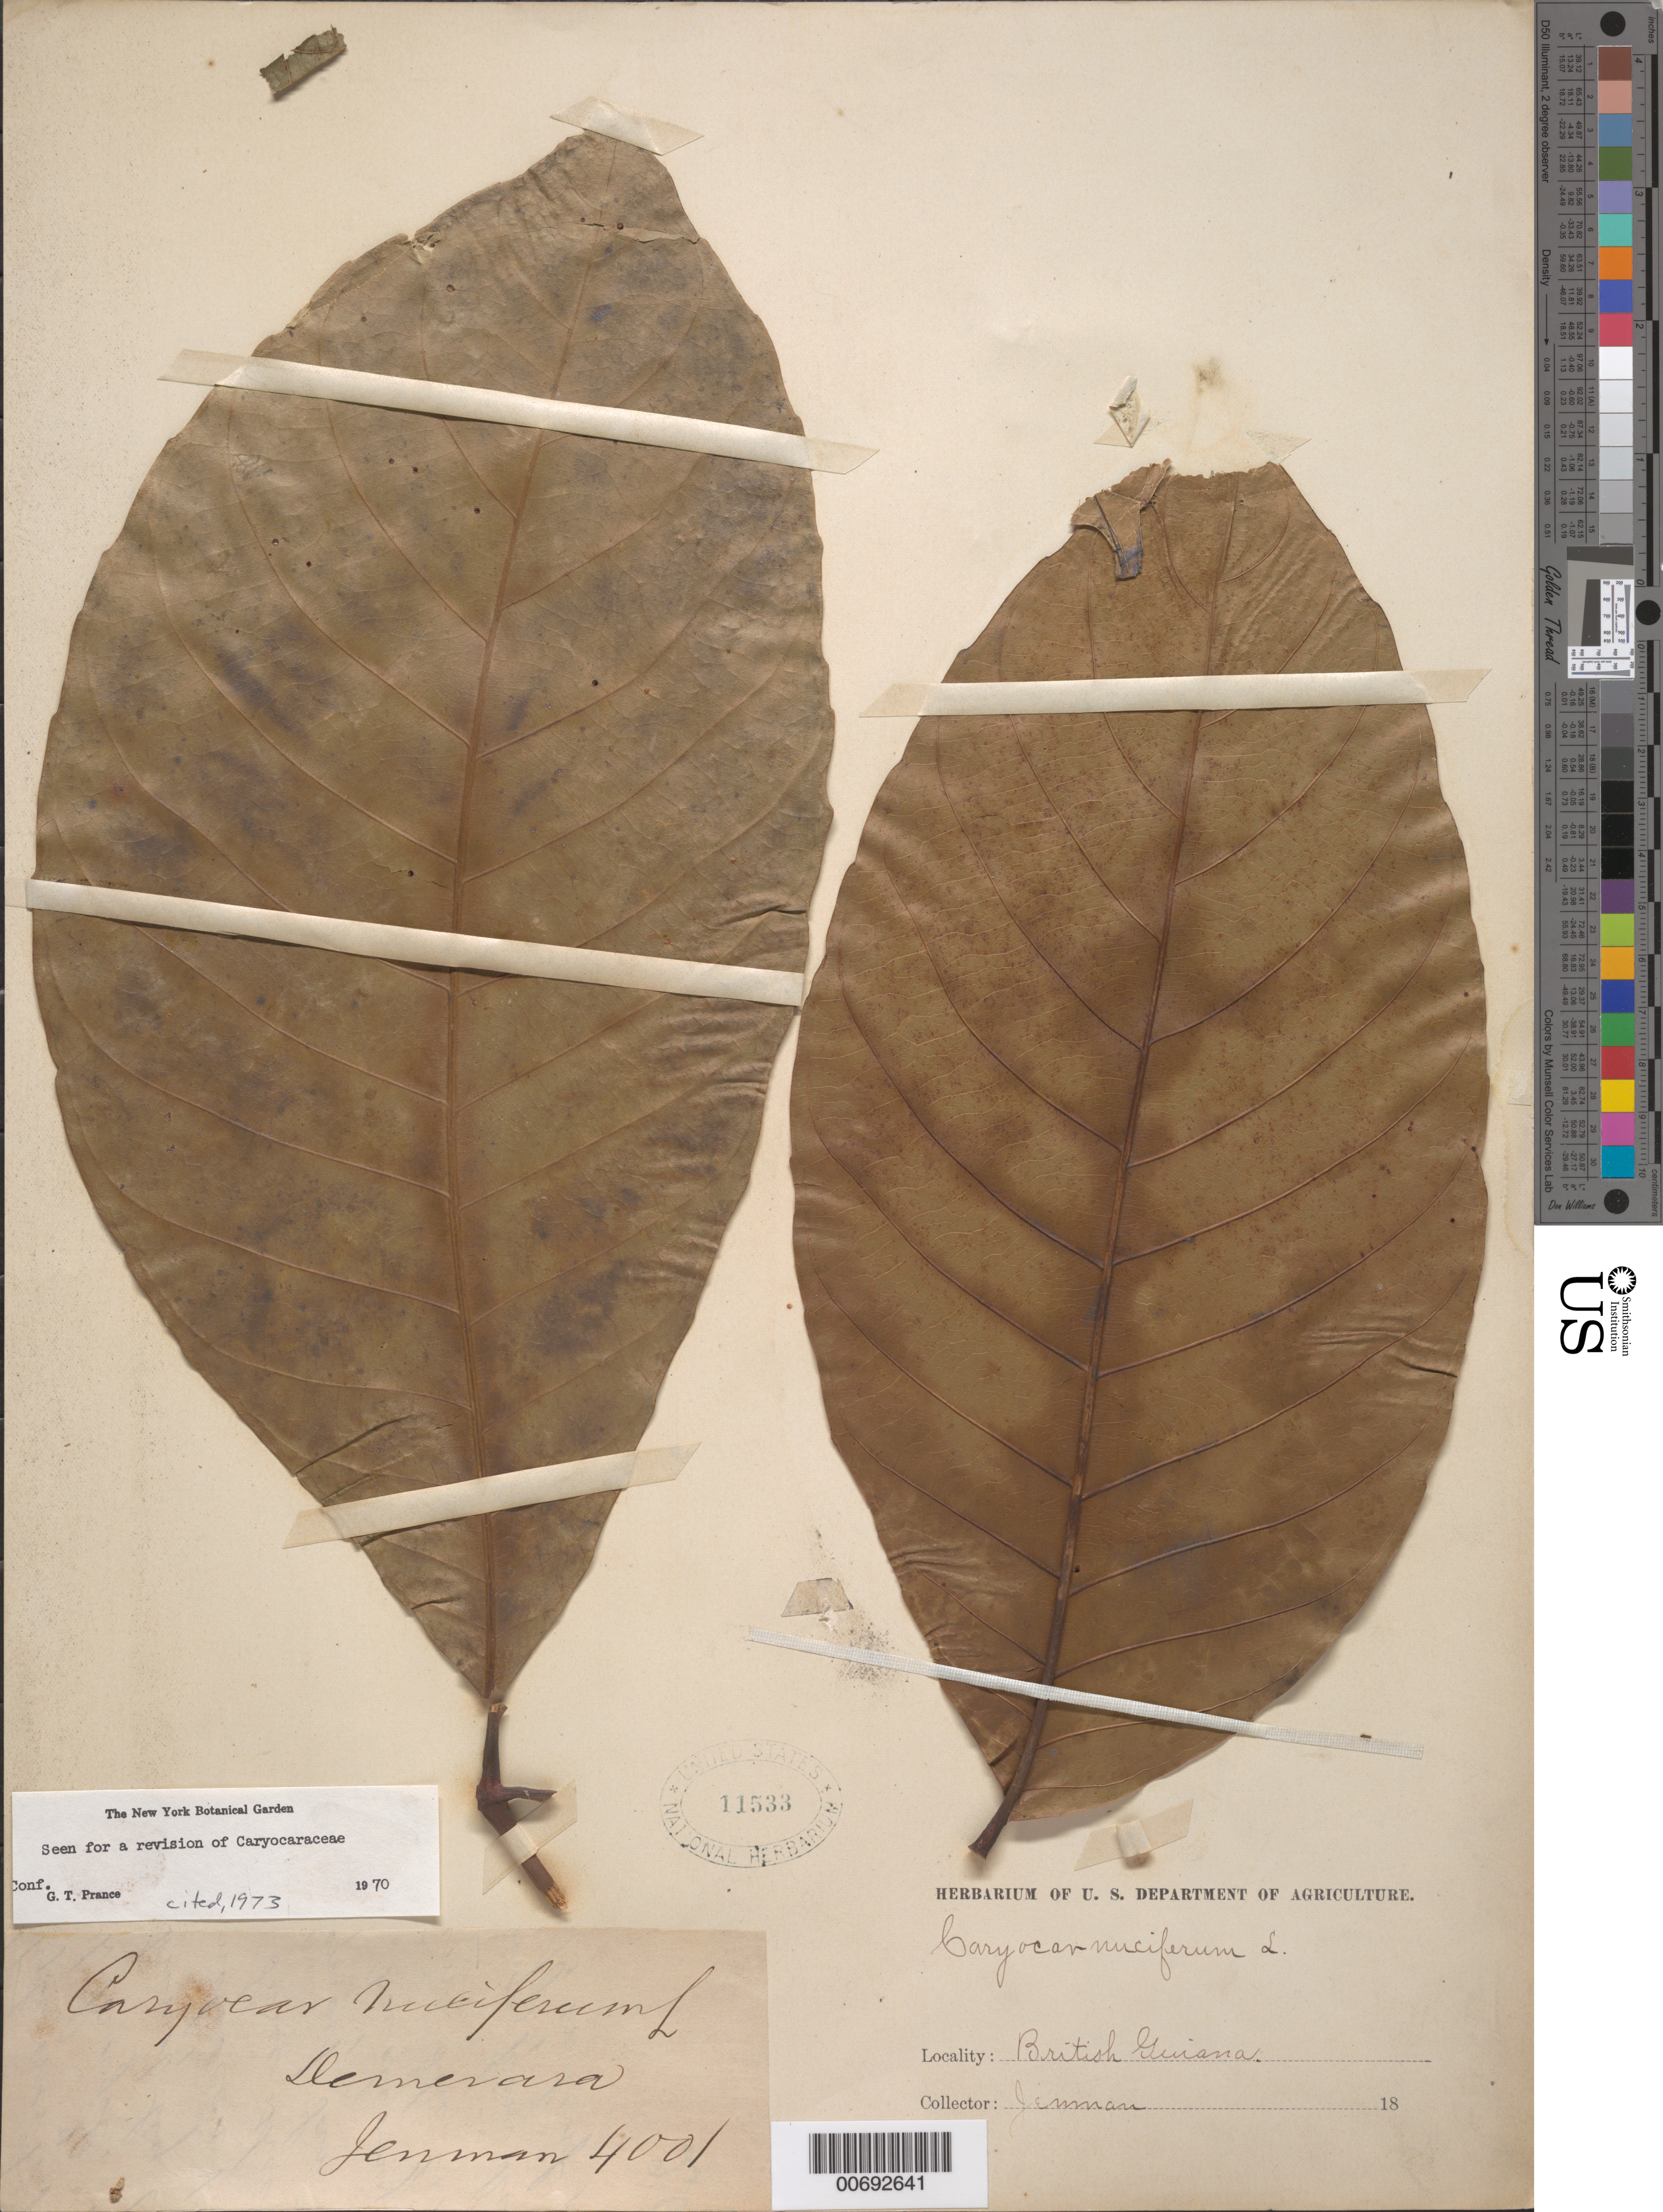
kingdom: Plantae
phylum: Tracheophyta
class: Magnoliopsida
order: Malpighiales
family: Caryocaraceae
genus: Caryocar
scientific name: Caryocar nuciferum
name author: L.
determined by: Prance, G. T.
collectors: G. S. Jenman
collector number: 4001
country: Guyana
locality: Demerara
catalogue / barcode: US 11533